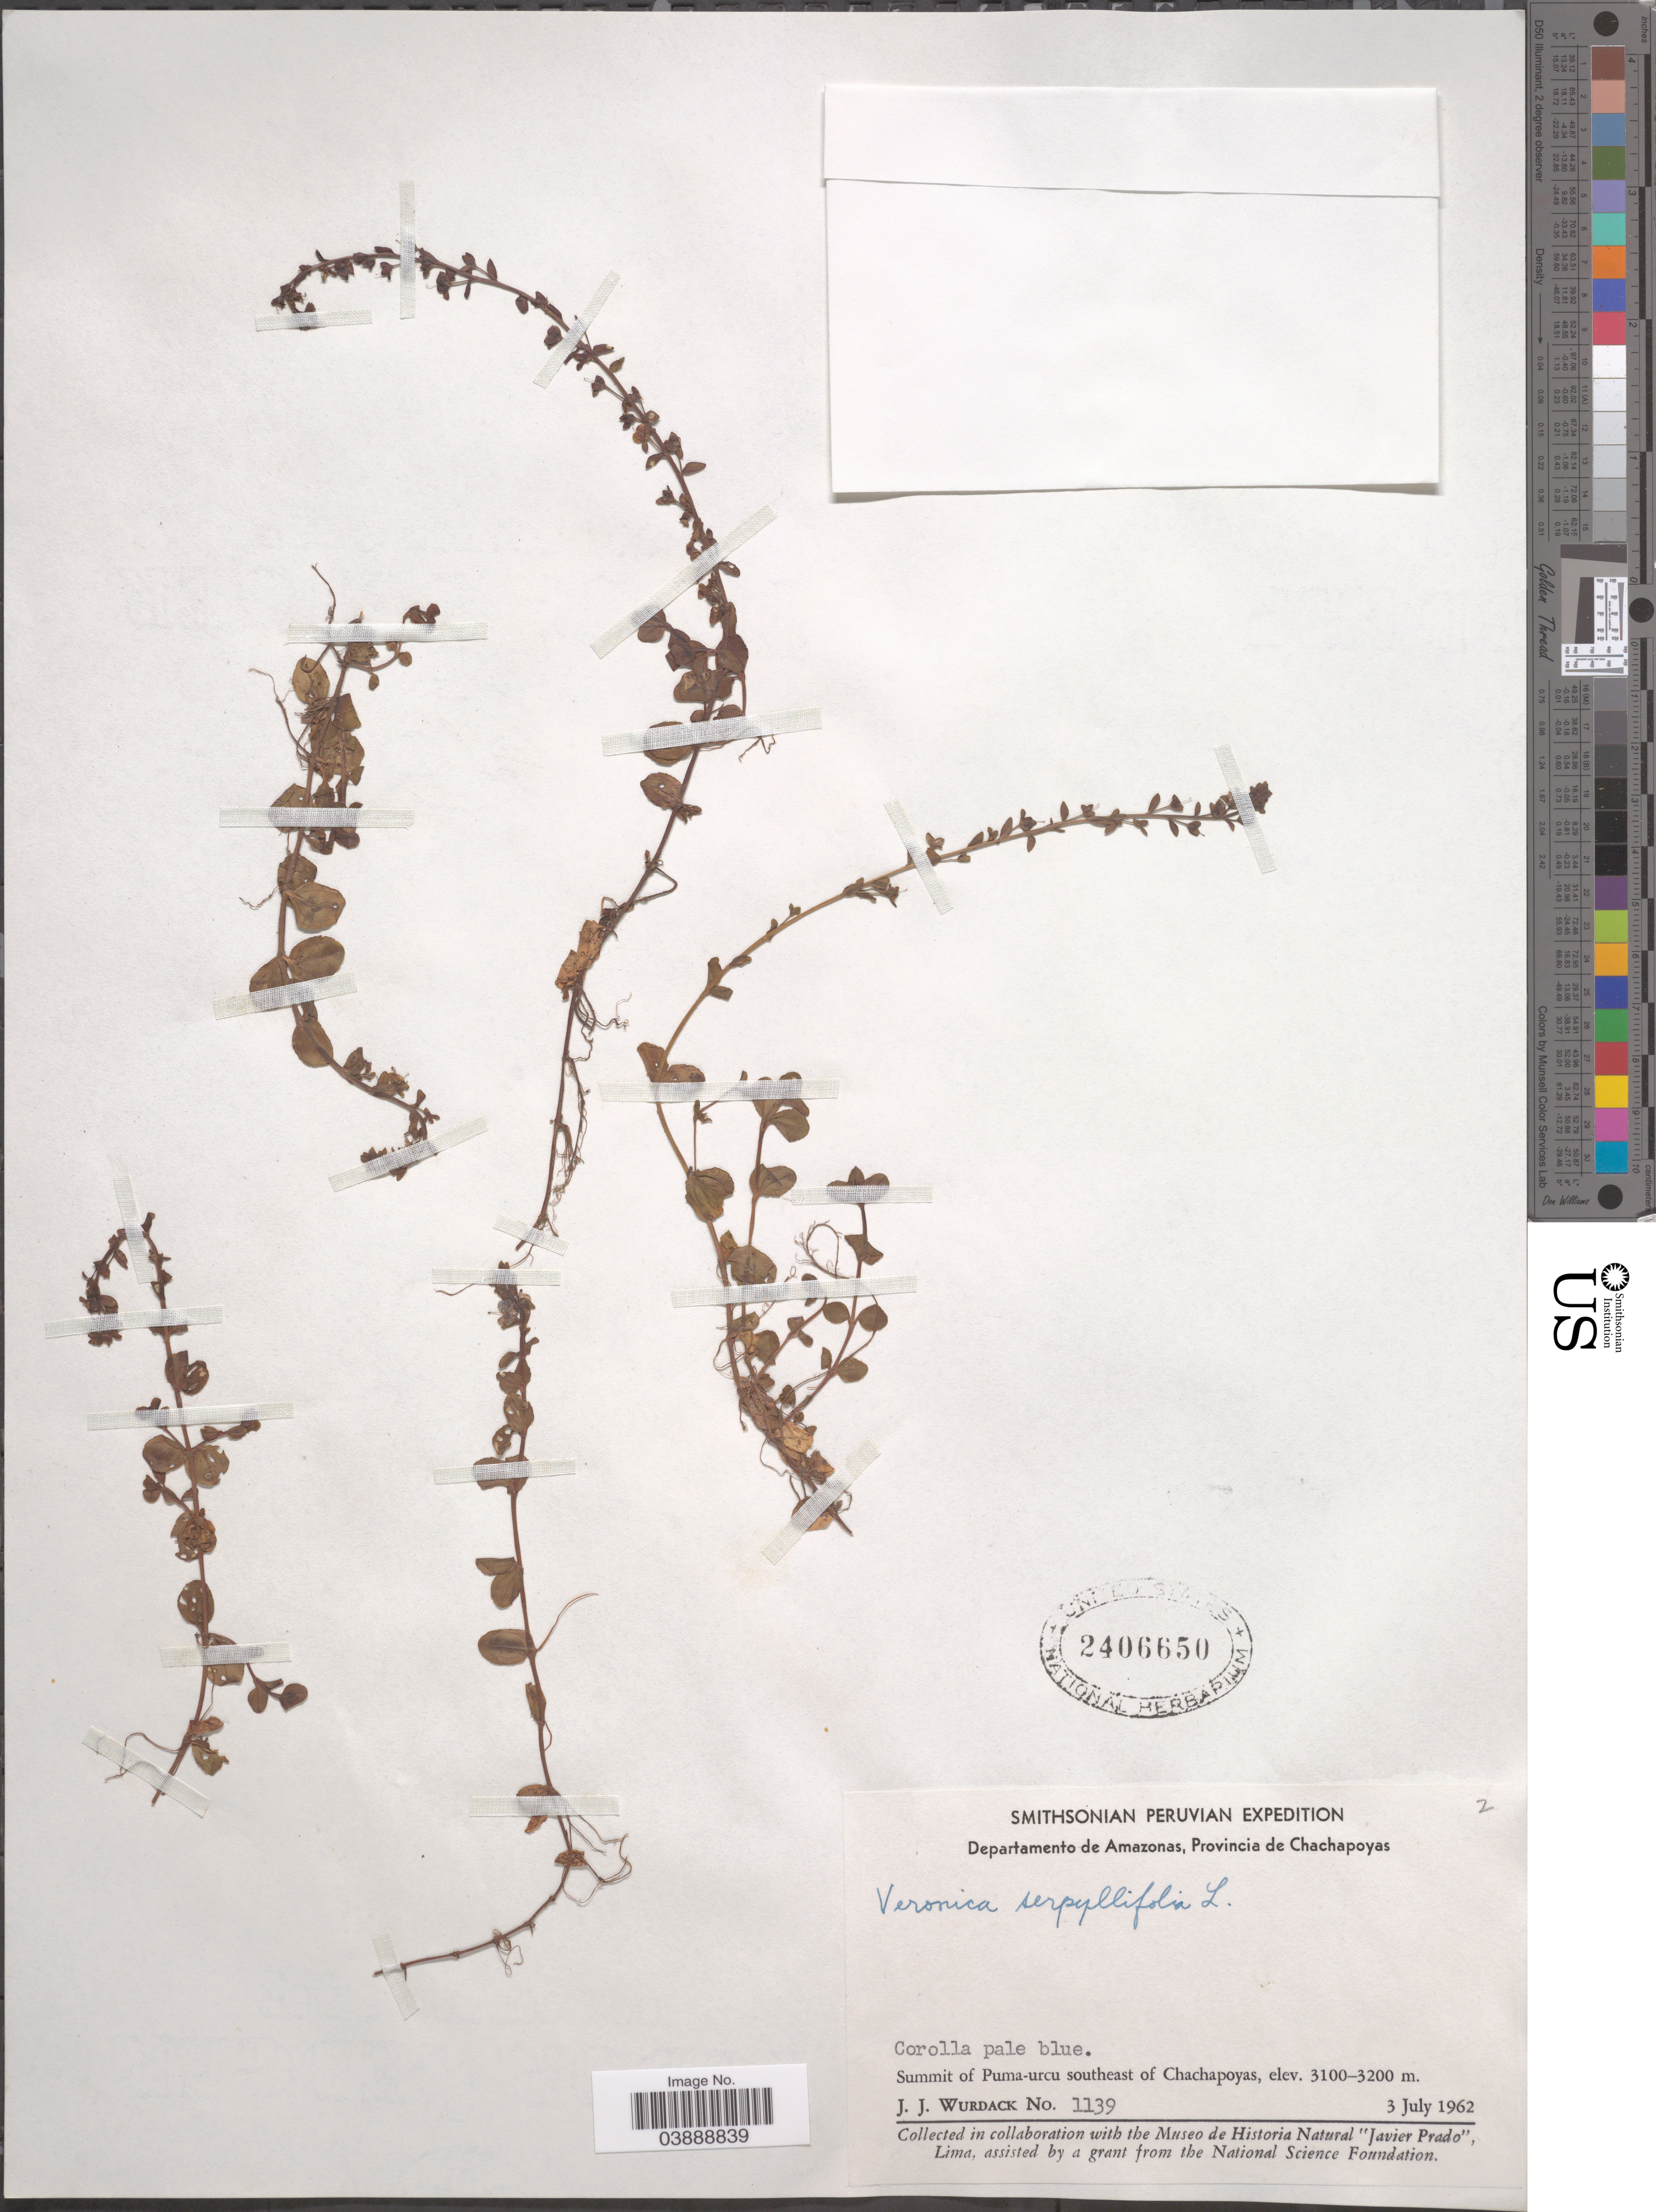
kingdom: Plantae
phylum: Tracheophyta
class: Magnoliopsida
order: Lamiales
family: Plantaginaceae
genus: Veronica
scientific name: Veronica serpyllifolia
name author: L.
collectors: J. J. Wurdack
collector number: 1139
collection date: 1962-07-03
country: Peru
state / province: Amazonas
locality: Departamento de Amazonas, Provincia de Chachapoyas. Summit of Puma-urcu southeast of Chachapoyas.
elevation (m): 3100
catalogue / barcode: US 2406650